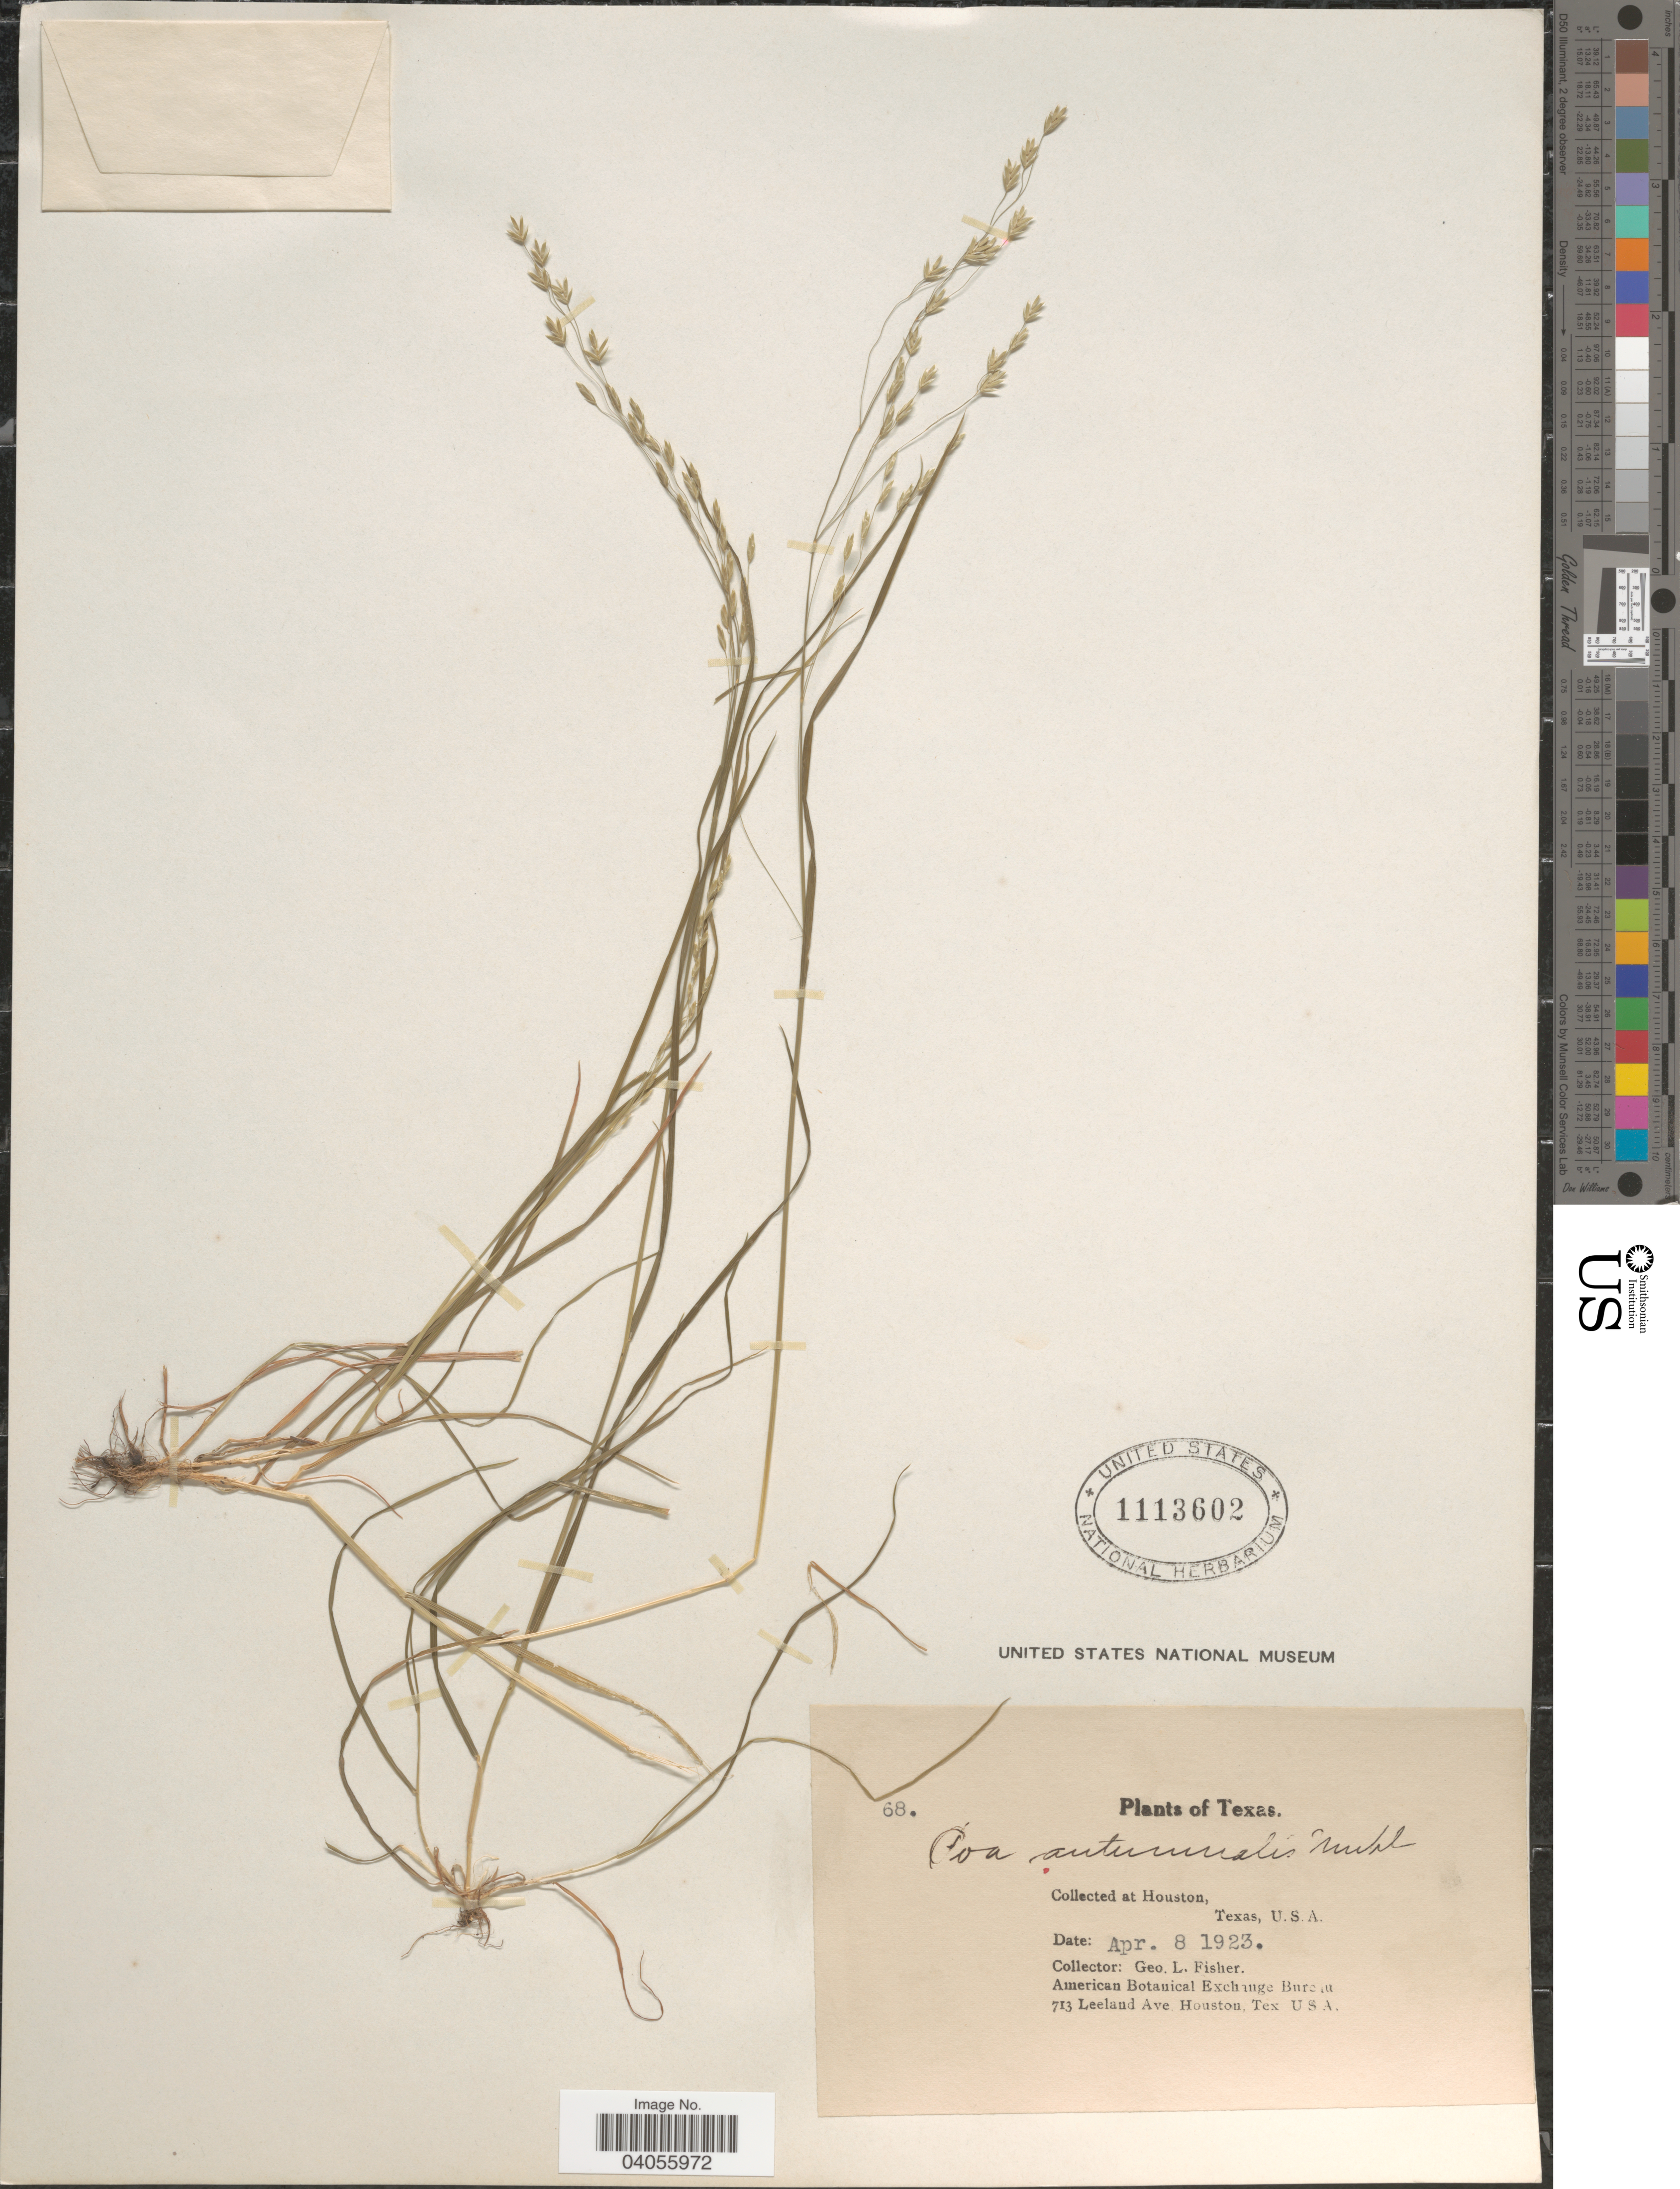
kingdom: Plantae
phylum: Tracheophyta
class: Liliopsida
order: Poales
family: Poaceae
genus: Poa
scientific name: Poa autumnalis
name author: Muhl. ex Elliott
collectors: G. L. Fisher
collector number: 68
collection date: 1923-04-08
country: United States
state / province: Texas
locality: Houston.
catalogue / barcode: US 1113602